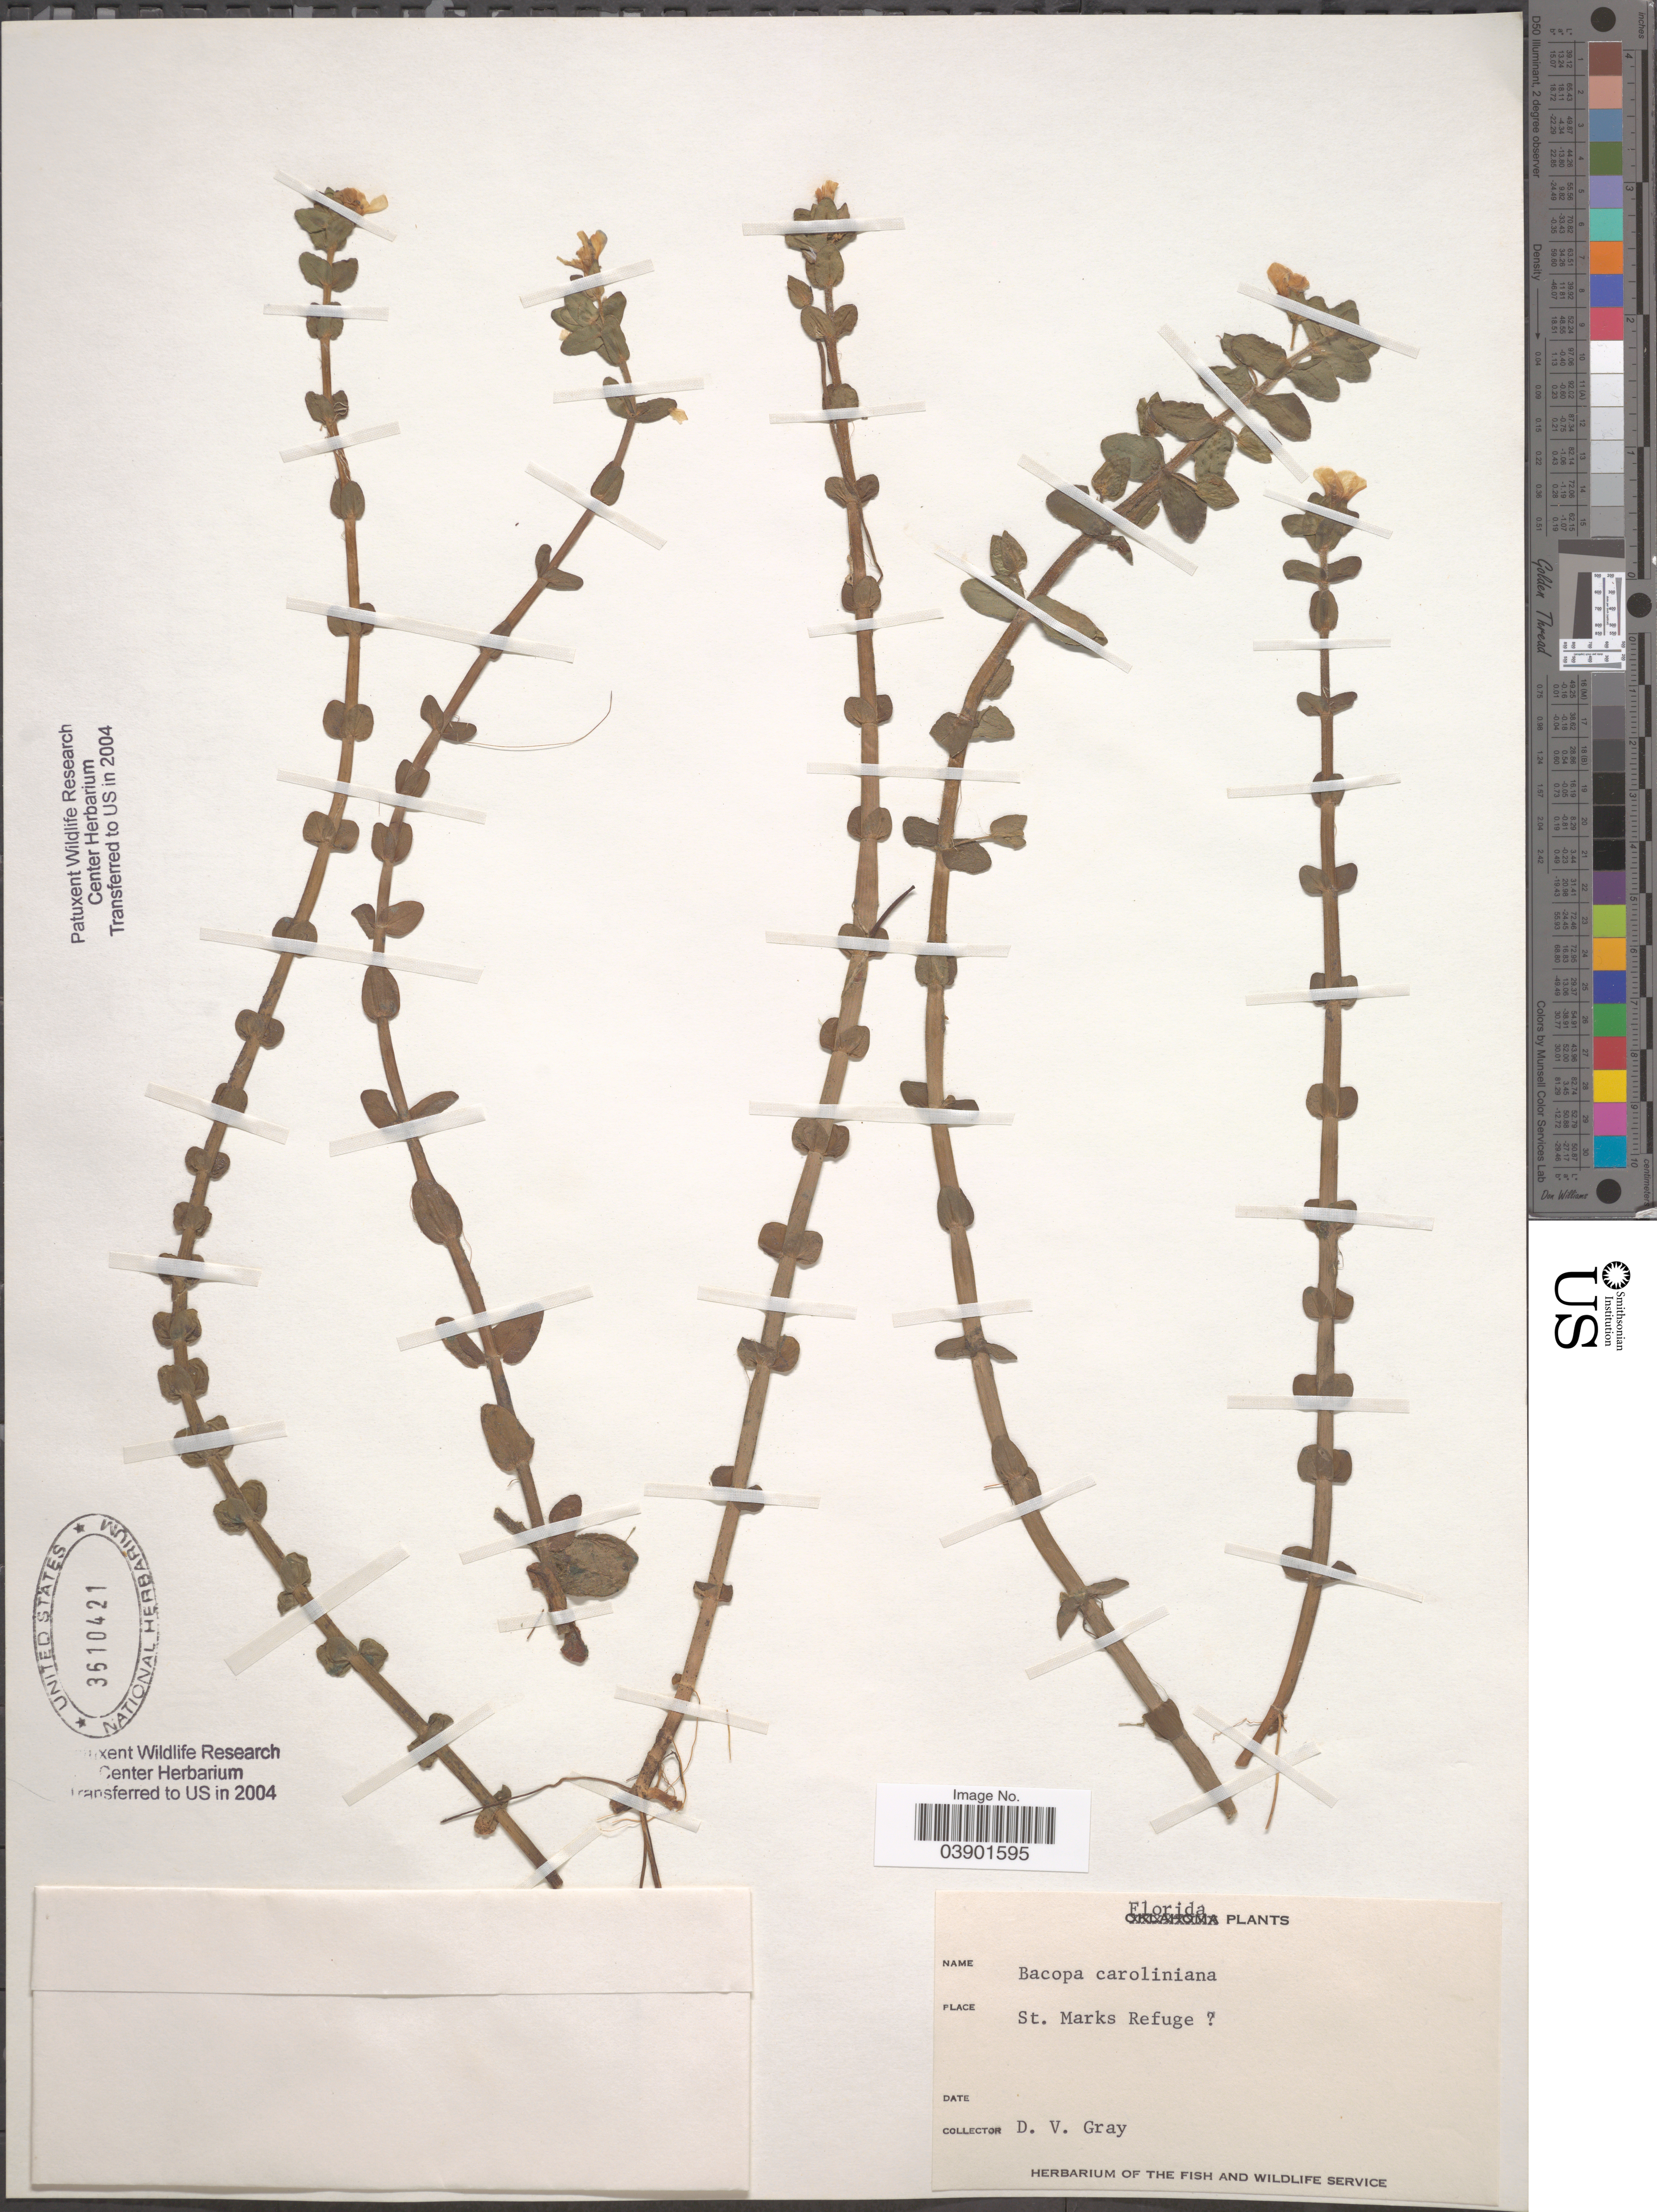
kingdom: Plantae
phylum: Tracheophyta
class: Magnoliopsida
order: Lamiales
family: Plantaginaceae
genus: Bacopa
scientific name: Bacopa caroliniana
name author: (Walter) B.L. Rob.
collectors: D. V. Gray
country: United States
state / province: Florida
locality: St. Marks Refuge [unsure placement].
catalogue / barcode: US 3610421